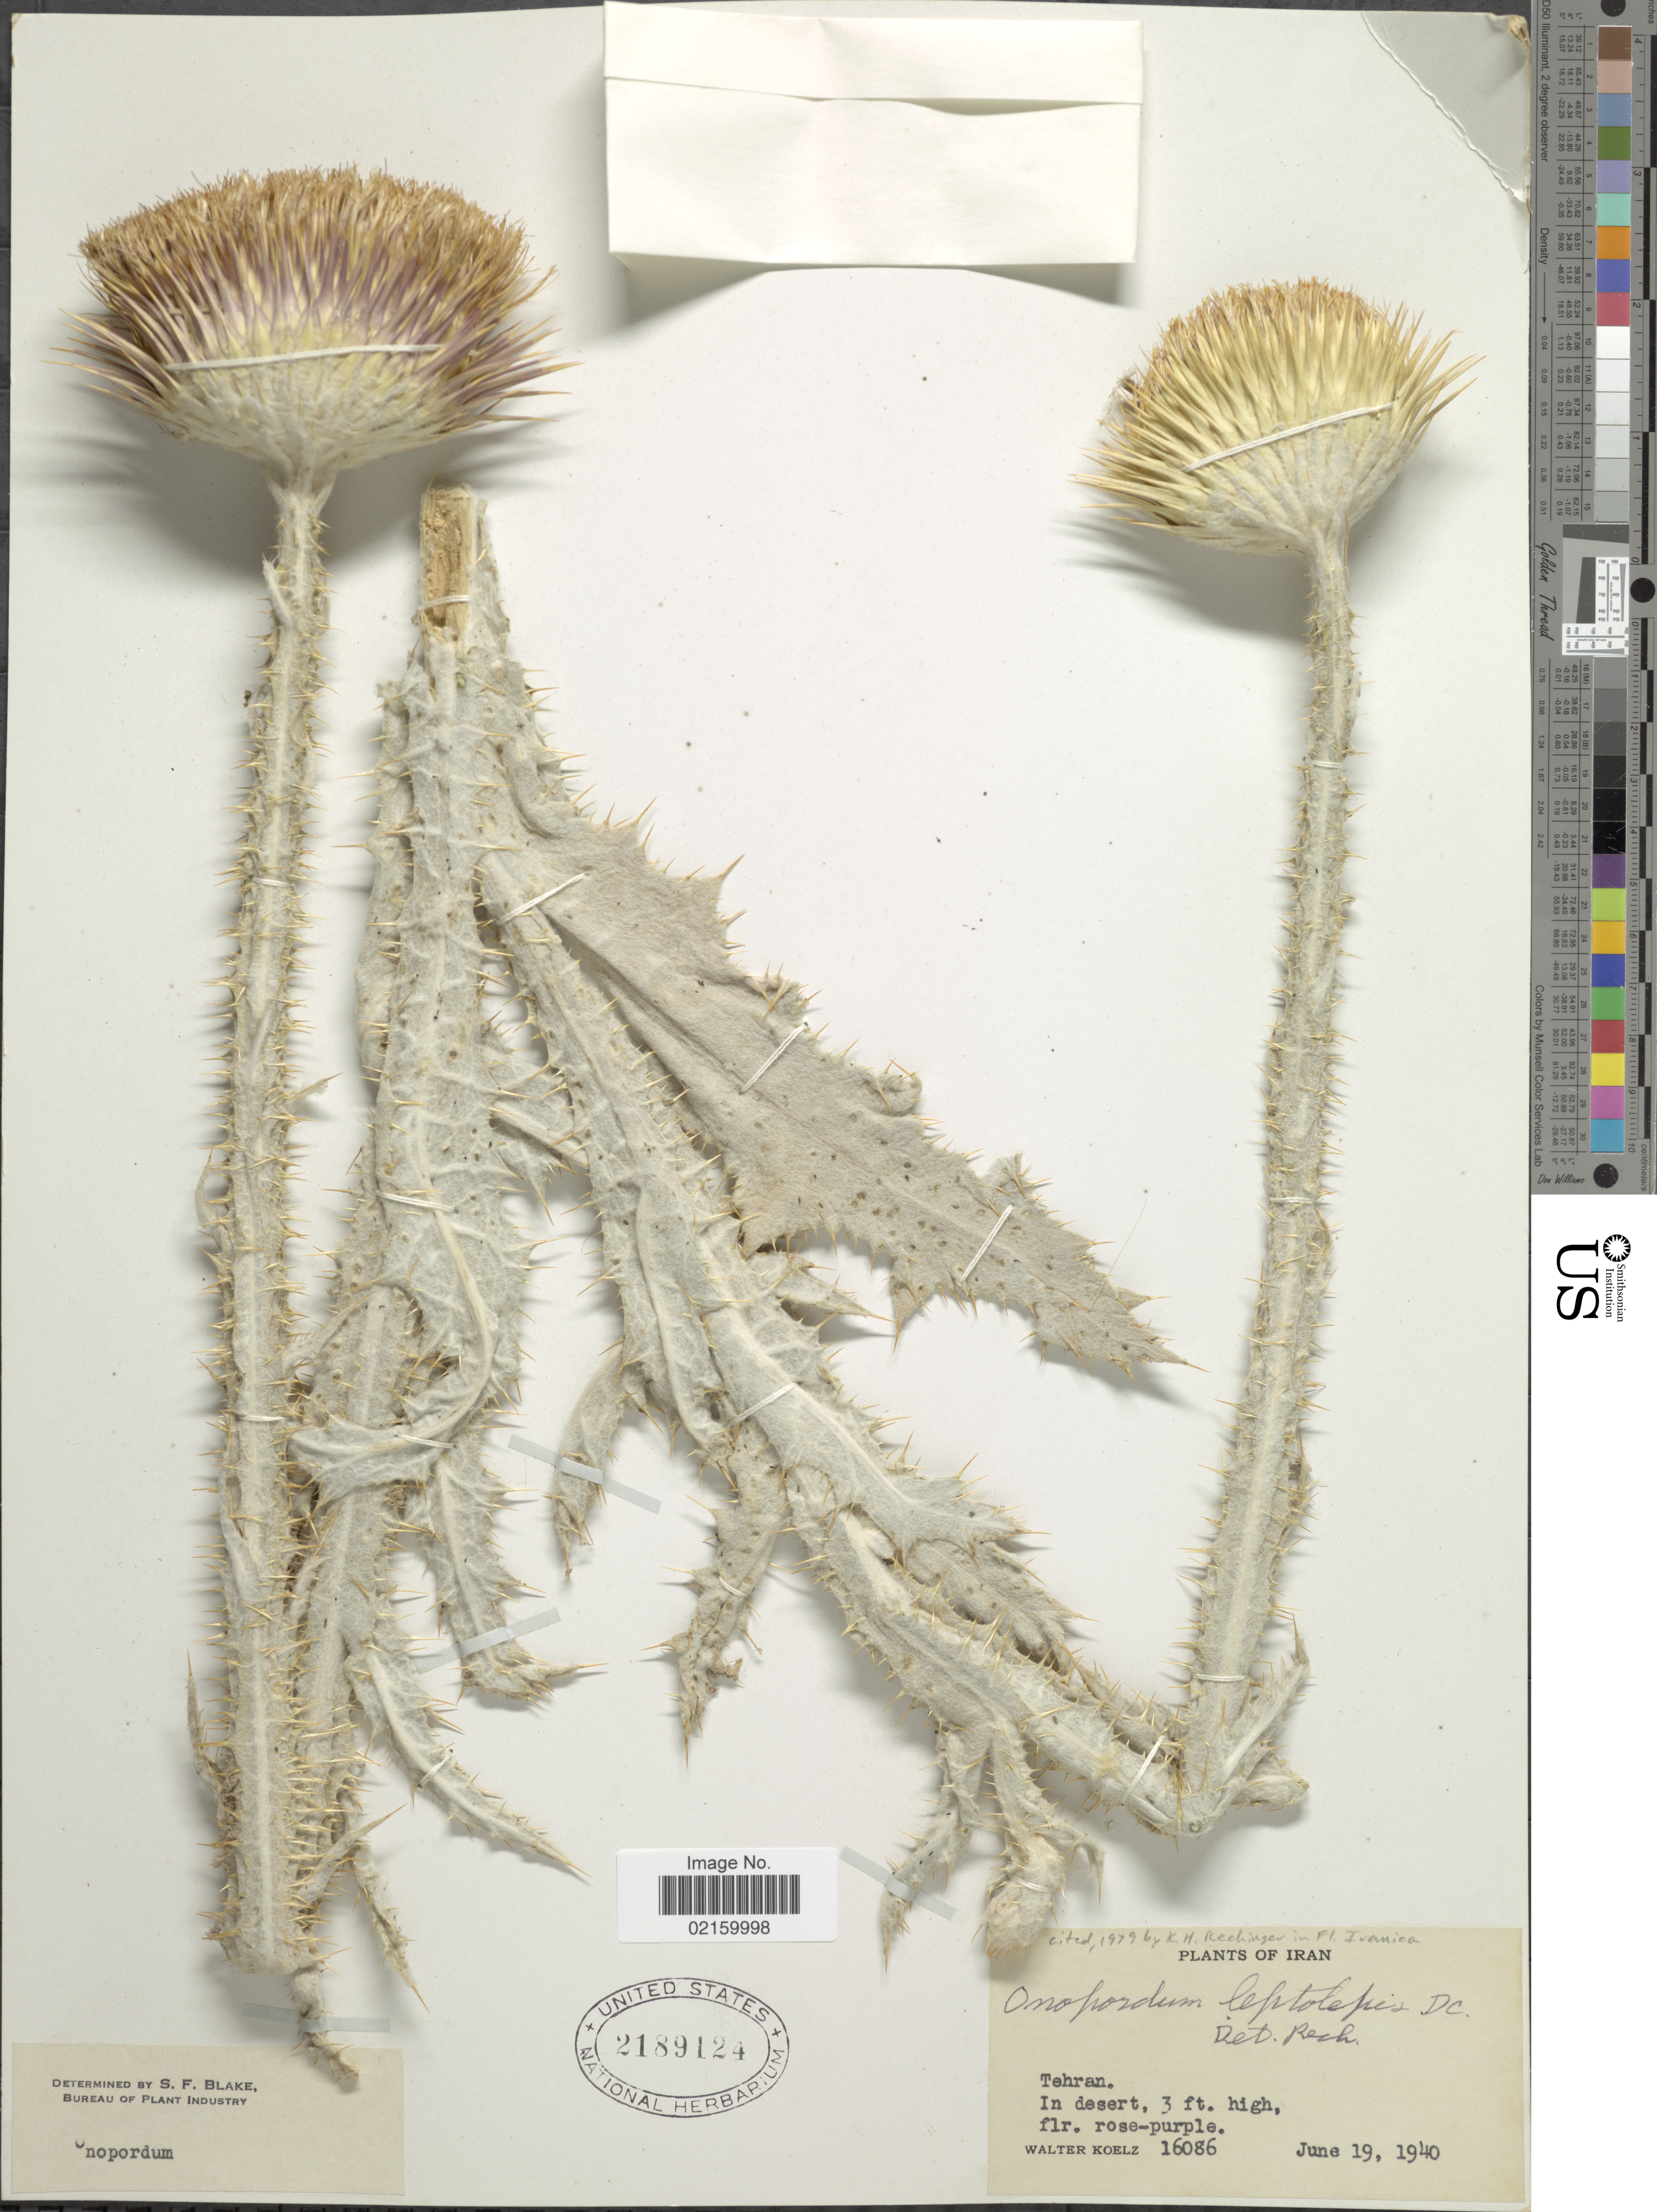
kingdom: Plantae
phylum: Tracheophyta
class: Magnoliopsida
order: Asterales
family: Asteraceae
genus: Onopordum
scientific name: Onopordum leptolepis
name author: DC.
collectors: W. N. Koelz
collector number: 16086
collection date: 1940-06-19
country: Iran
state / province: Tehran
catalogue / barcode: US 2189124